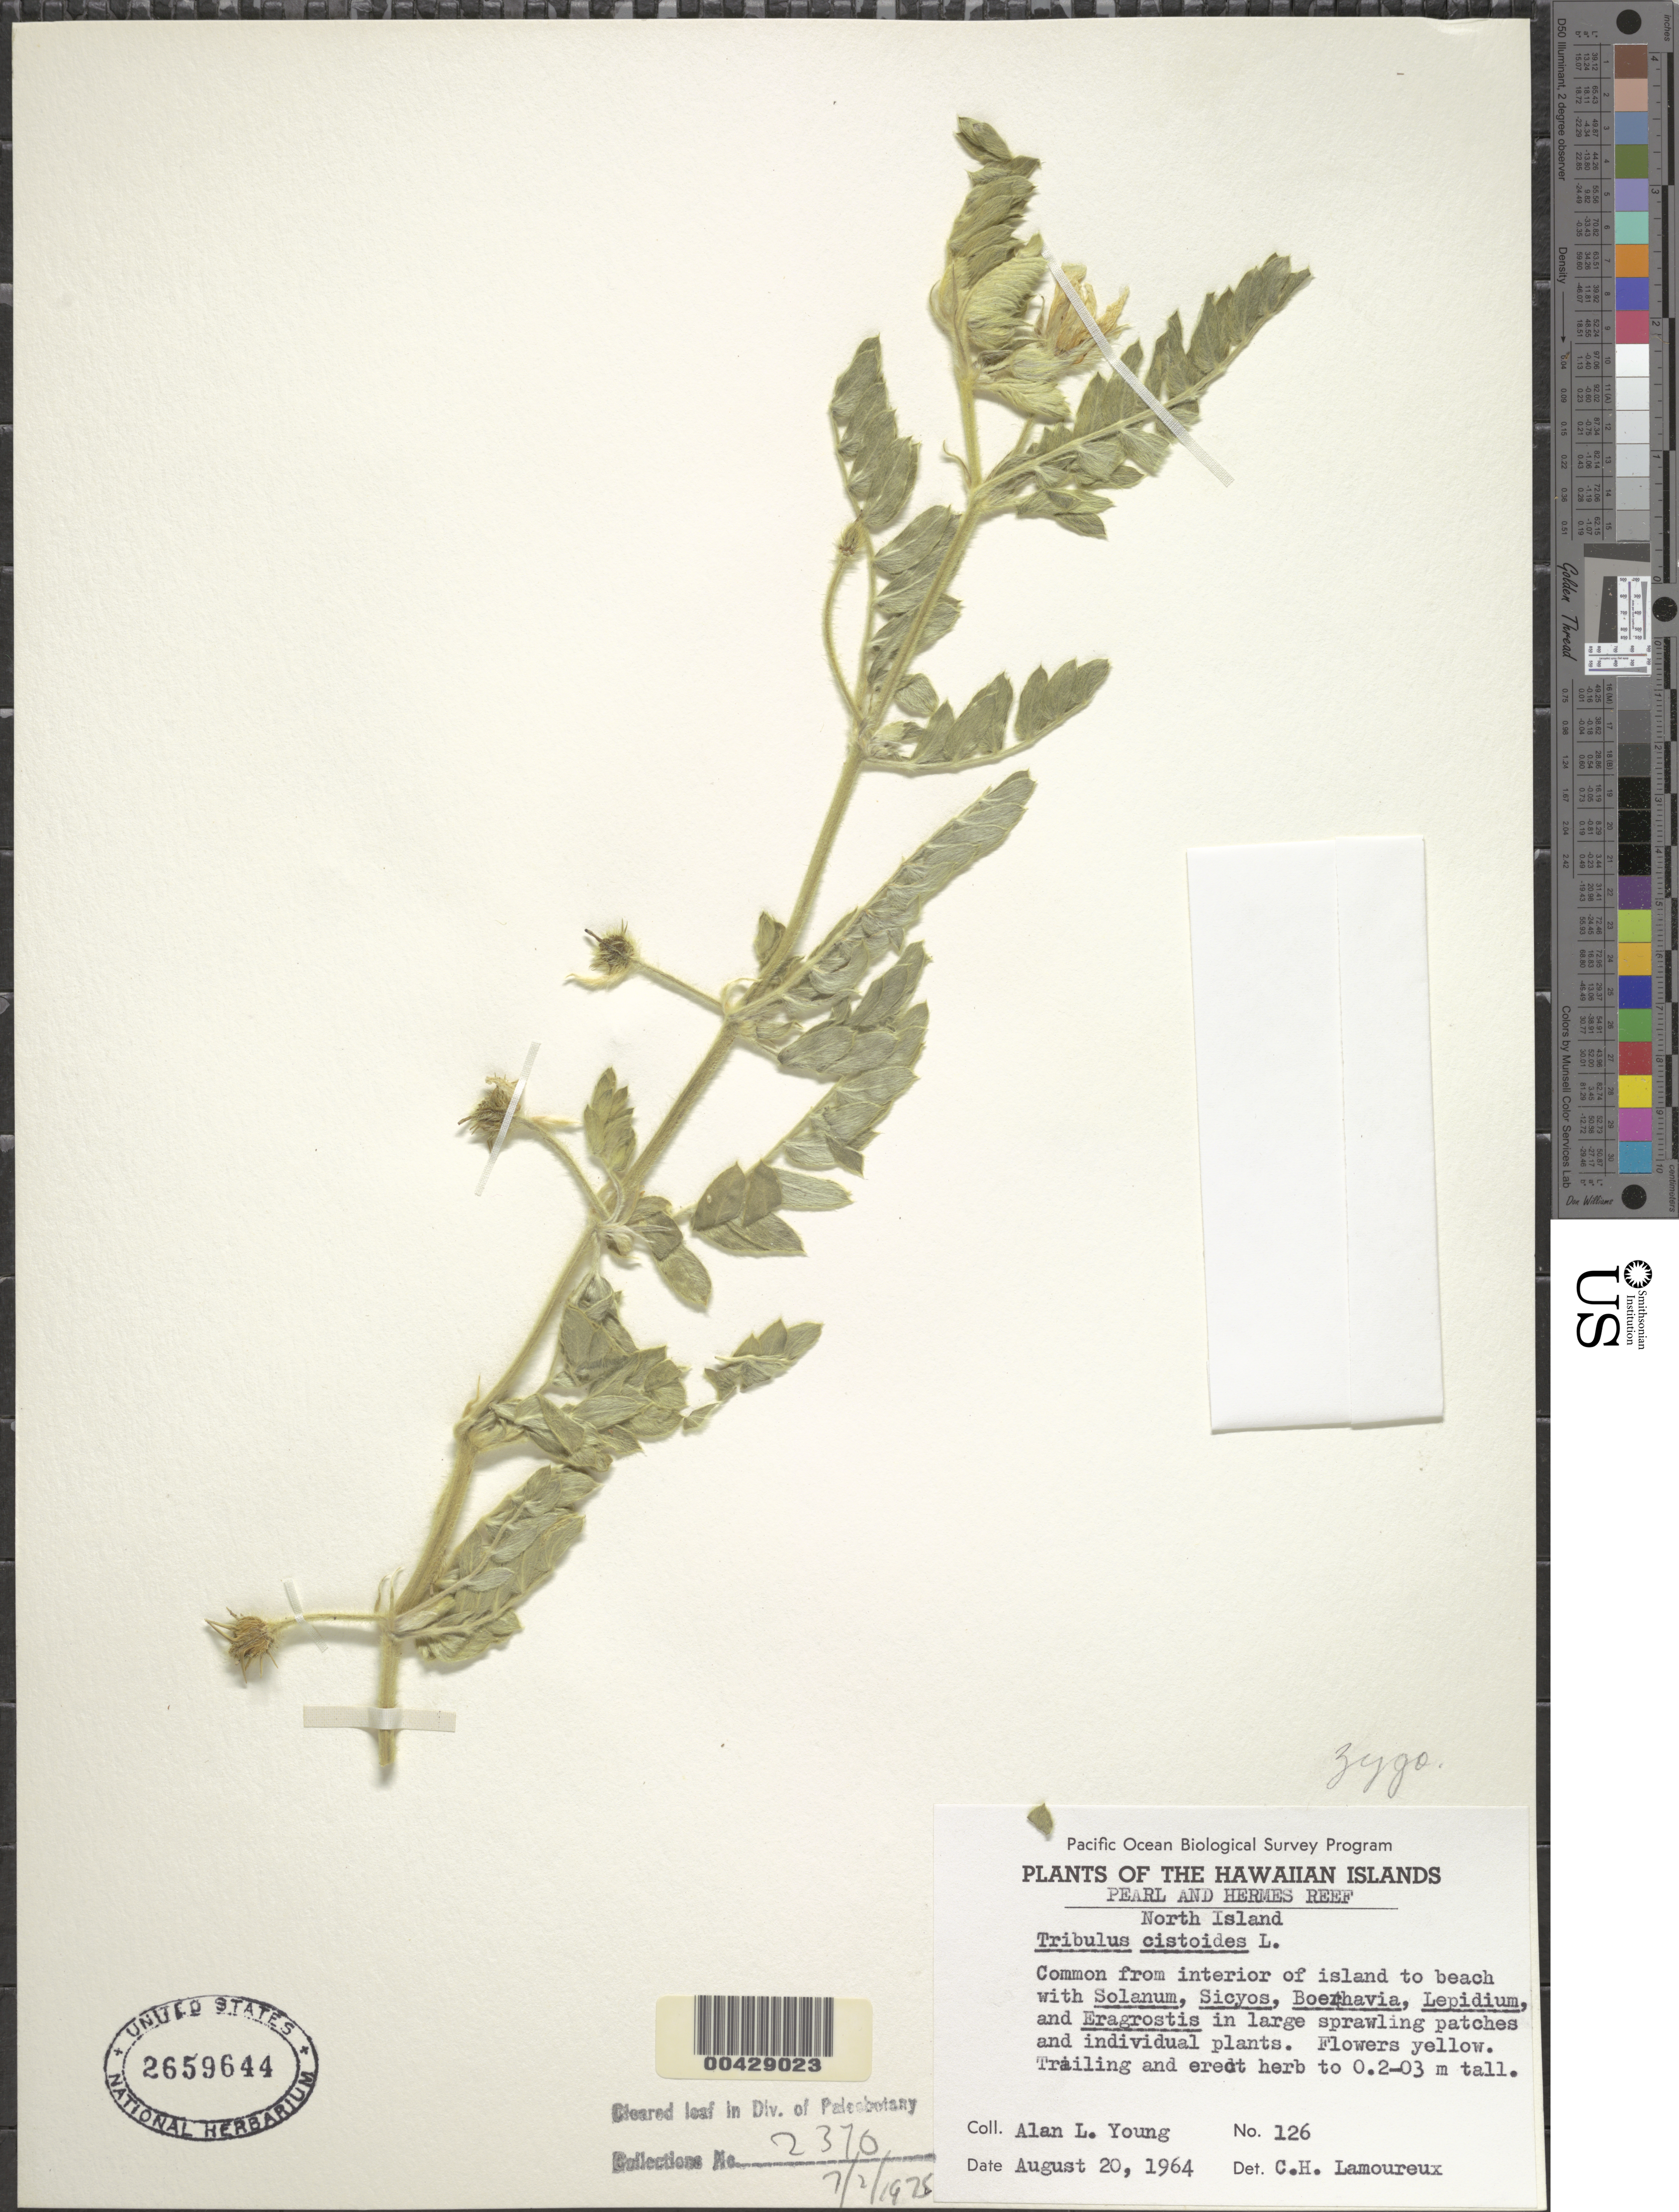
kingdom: Plantae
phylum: Tracheophyta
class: Magnoliopsida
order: Zygophyllales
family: Zygophyllaceae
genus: Tribulus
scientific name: Tribulus cistoides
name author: L.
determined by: Lamoureux, C. H.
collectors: A. Young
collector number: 126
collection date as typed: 20 Aug 1964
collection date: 1964-08-20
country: United States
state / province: Hawaii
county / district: Honolulu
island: Pearl and Hermes Atoll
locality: North Islet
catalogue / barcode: US 2659644